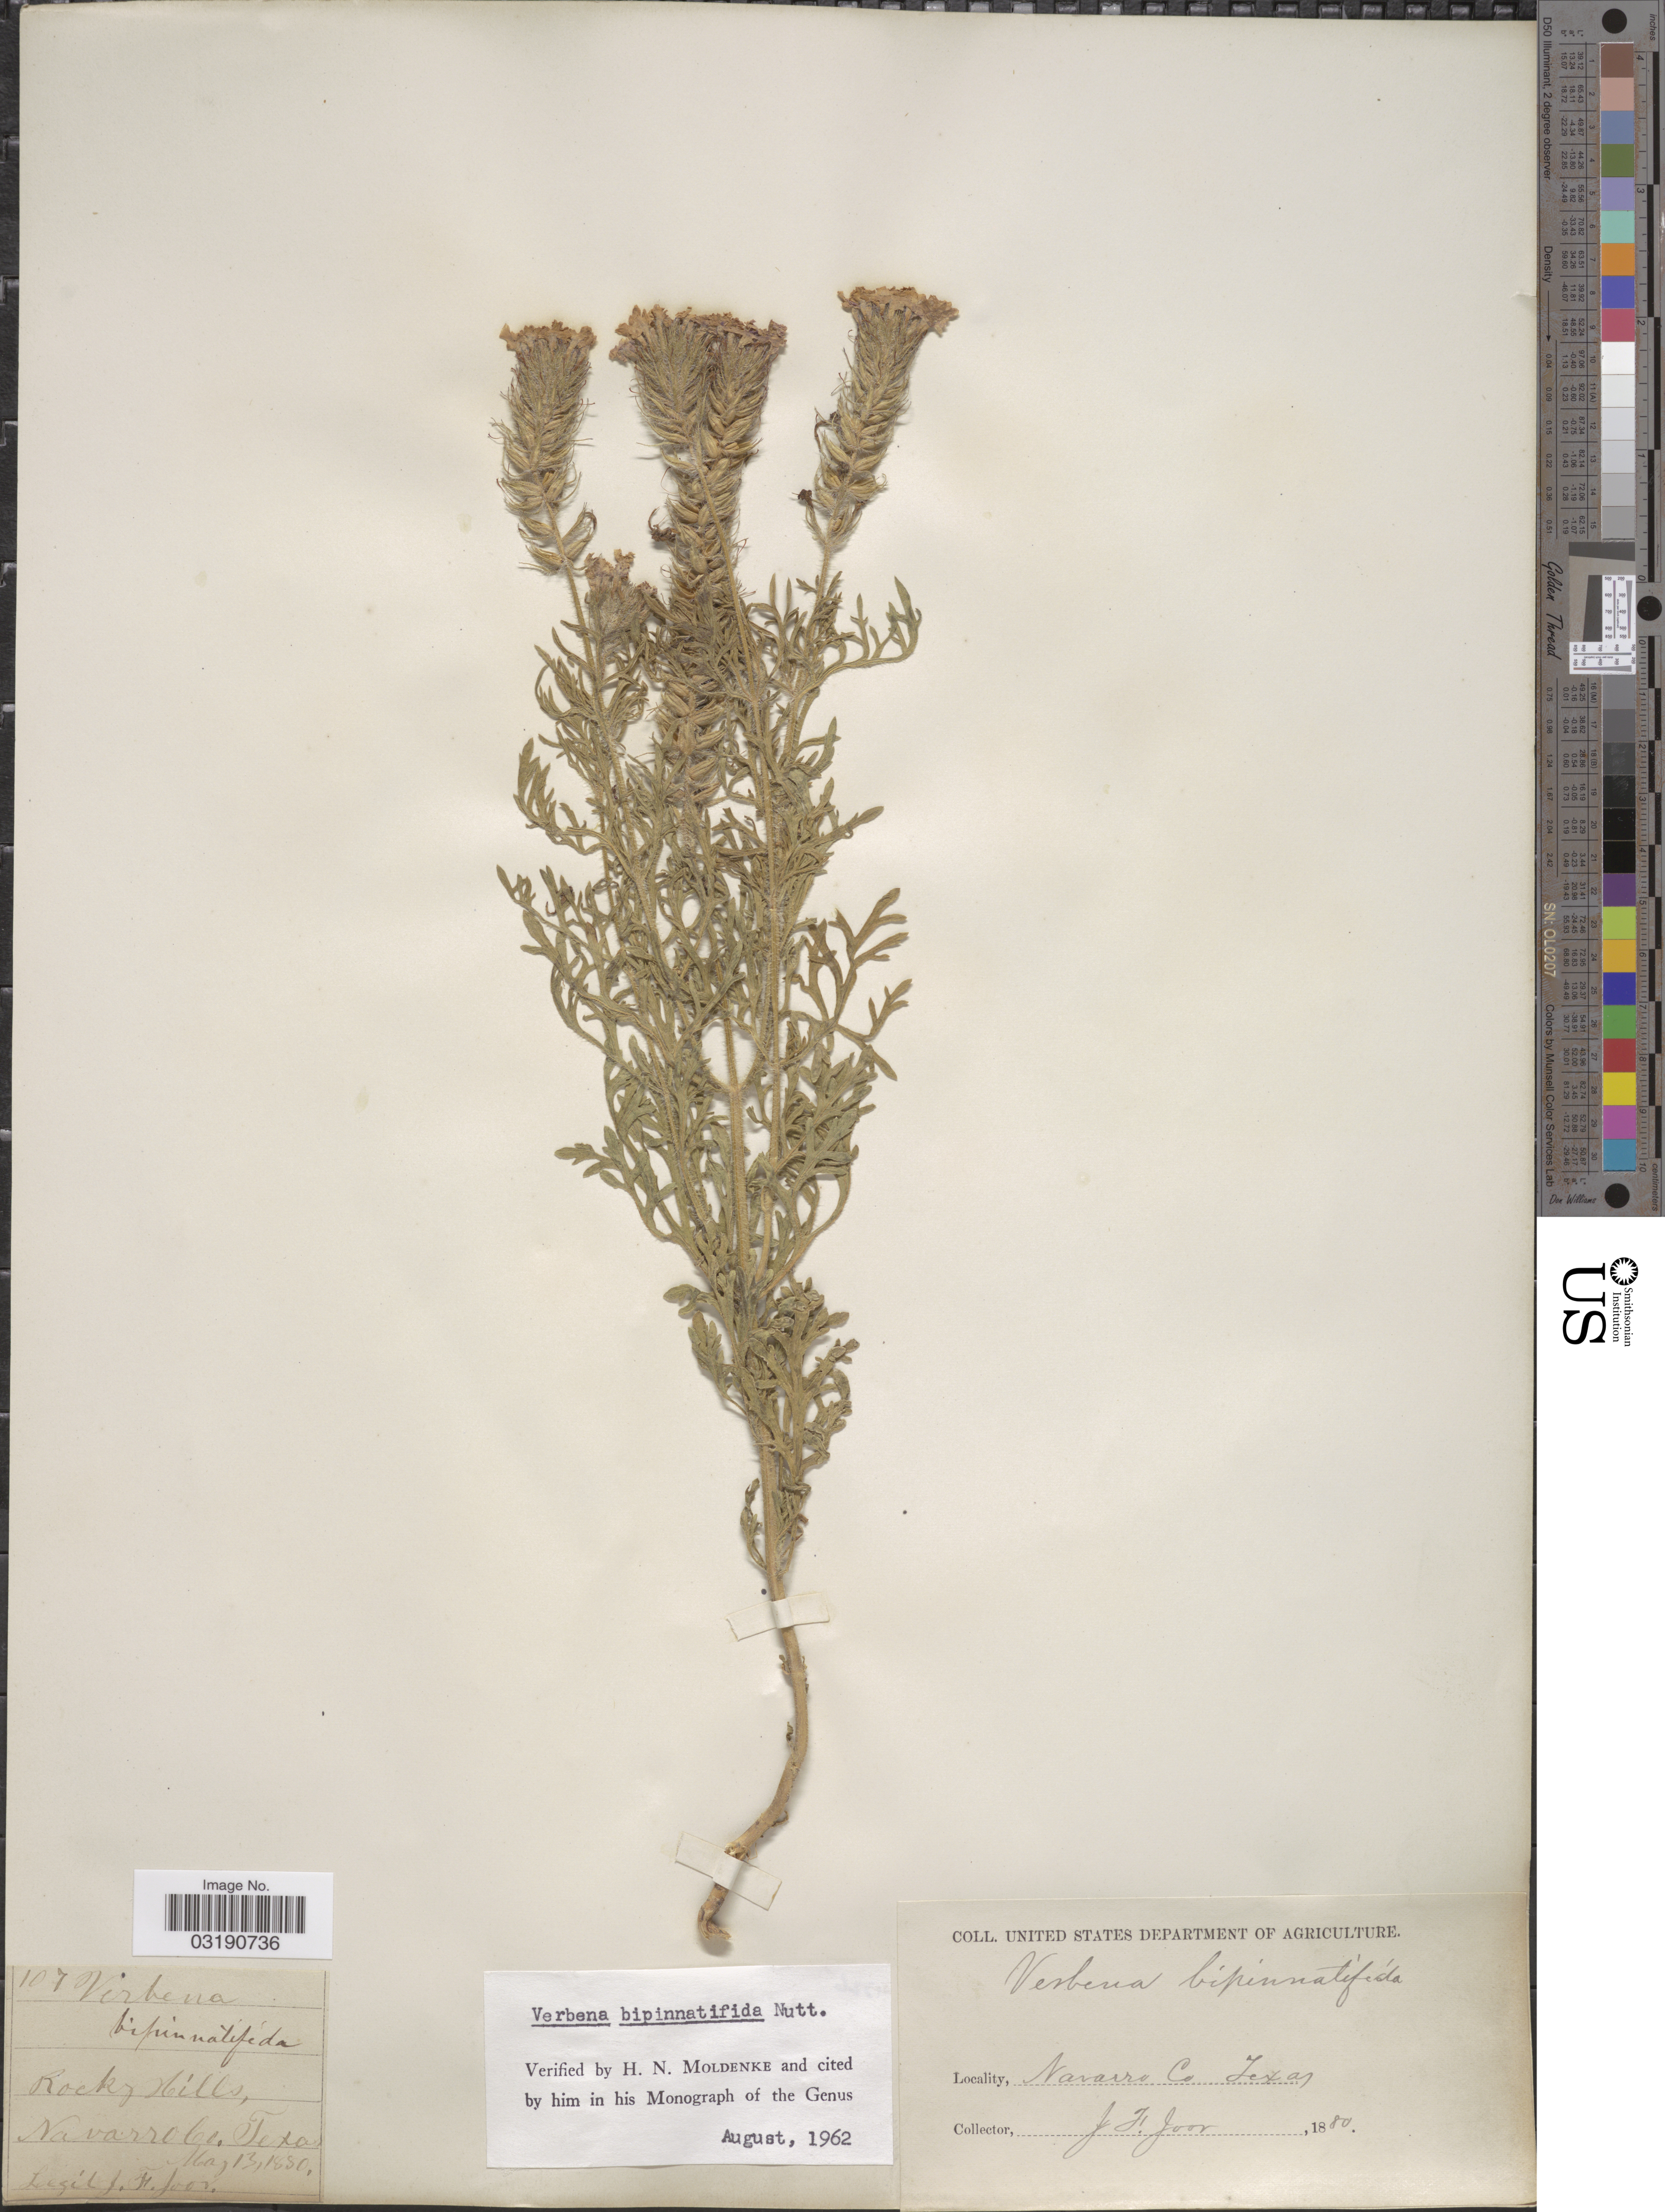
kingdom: Plantae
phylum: Tracheophyta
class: Magnoliopsida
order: Lamiales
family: Verbenaceae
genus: Verbena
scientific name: Verbena bipinnatifida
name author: (Schauer) Nutt.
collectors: J. F. Joor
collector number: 107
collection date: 1880-05-13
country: United States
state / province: Texas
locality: Navarro Co.